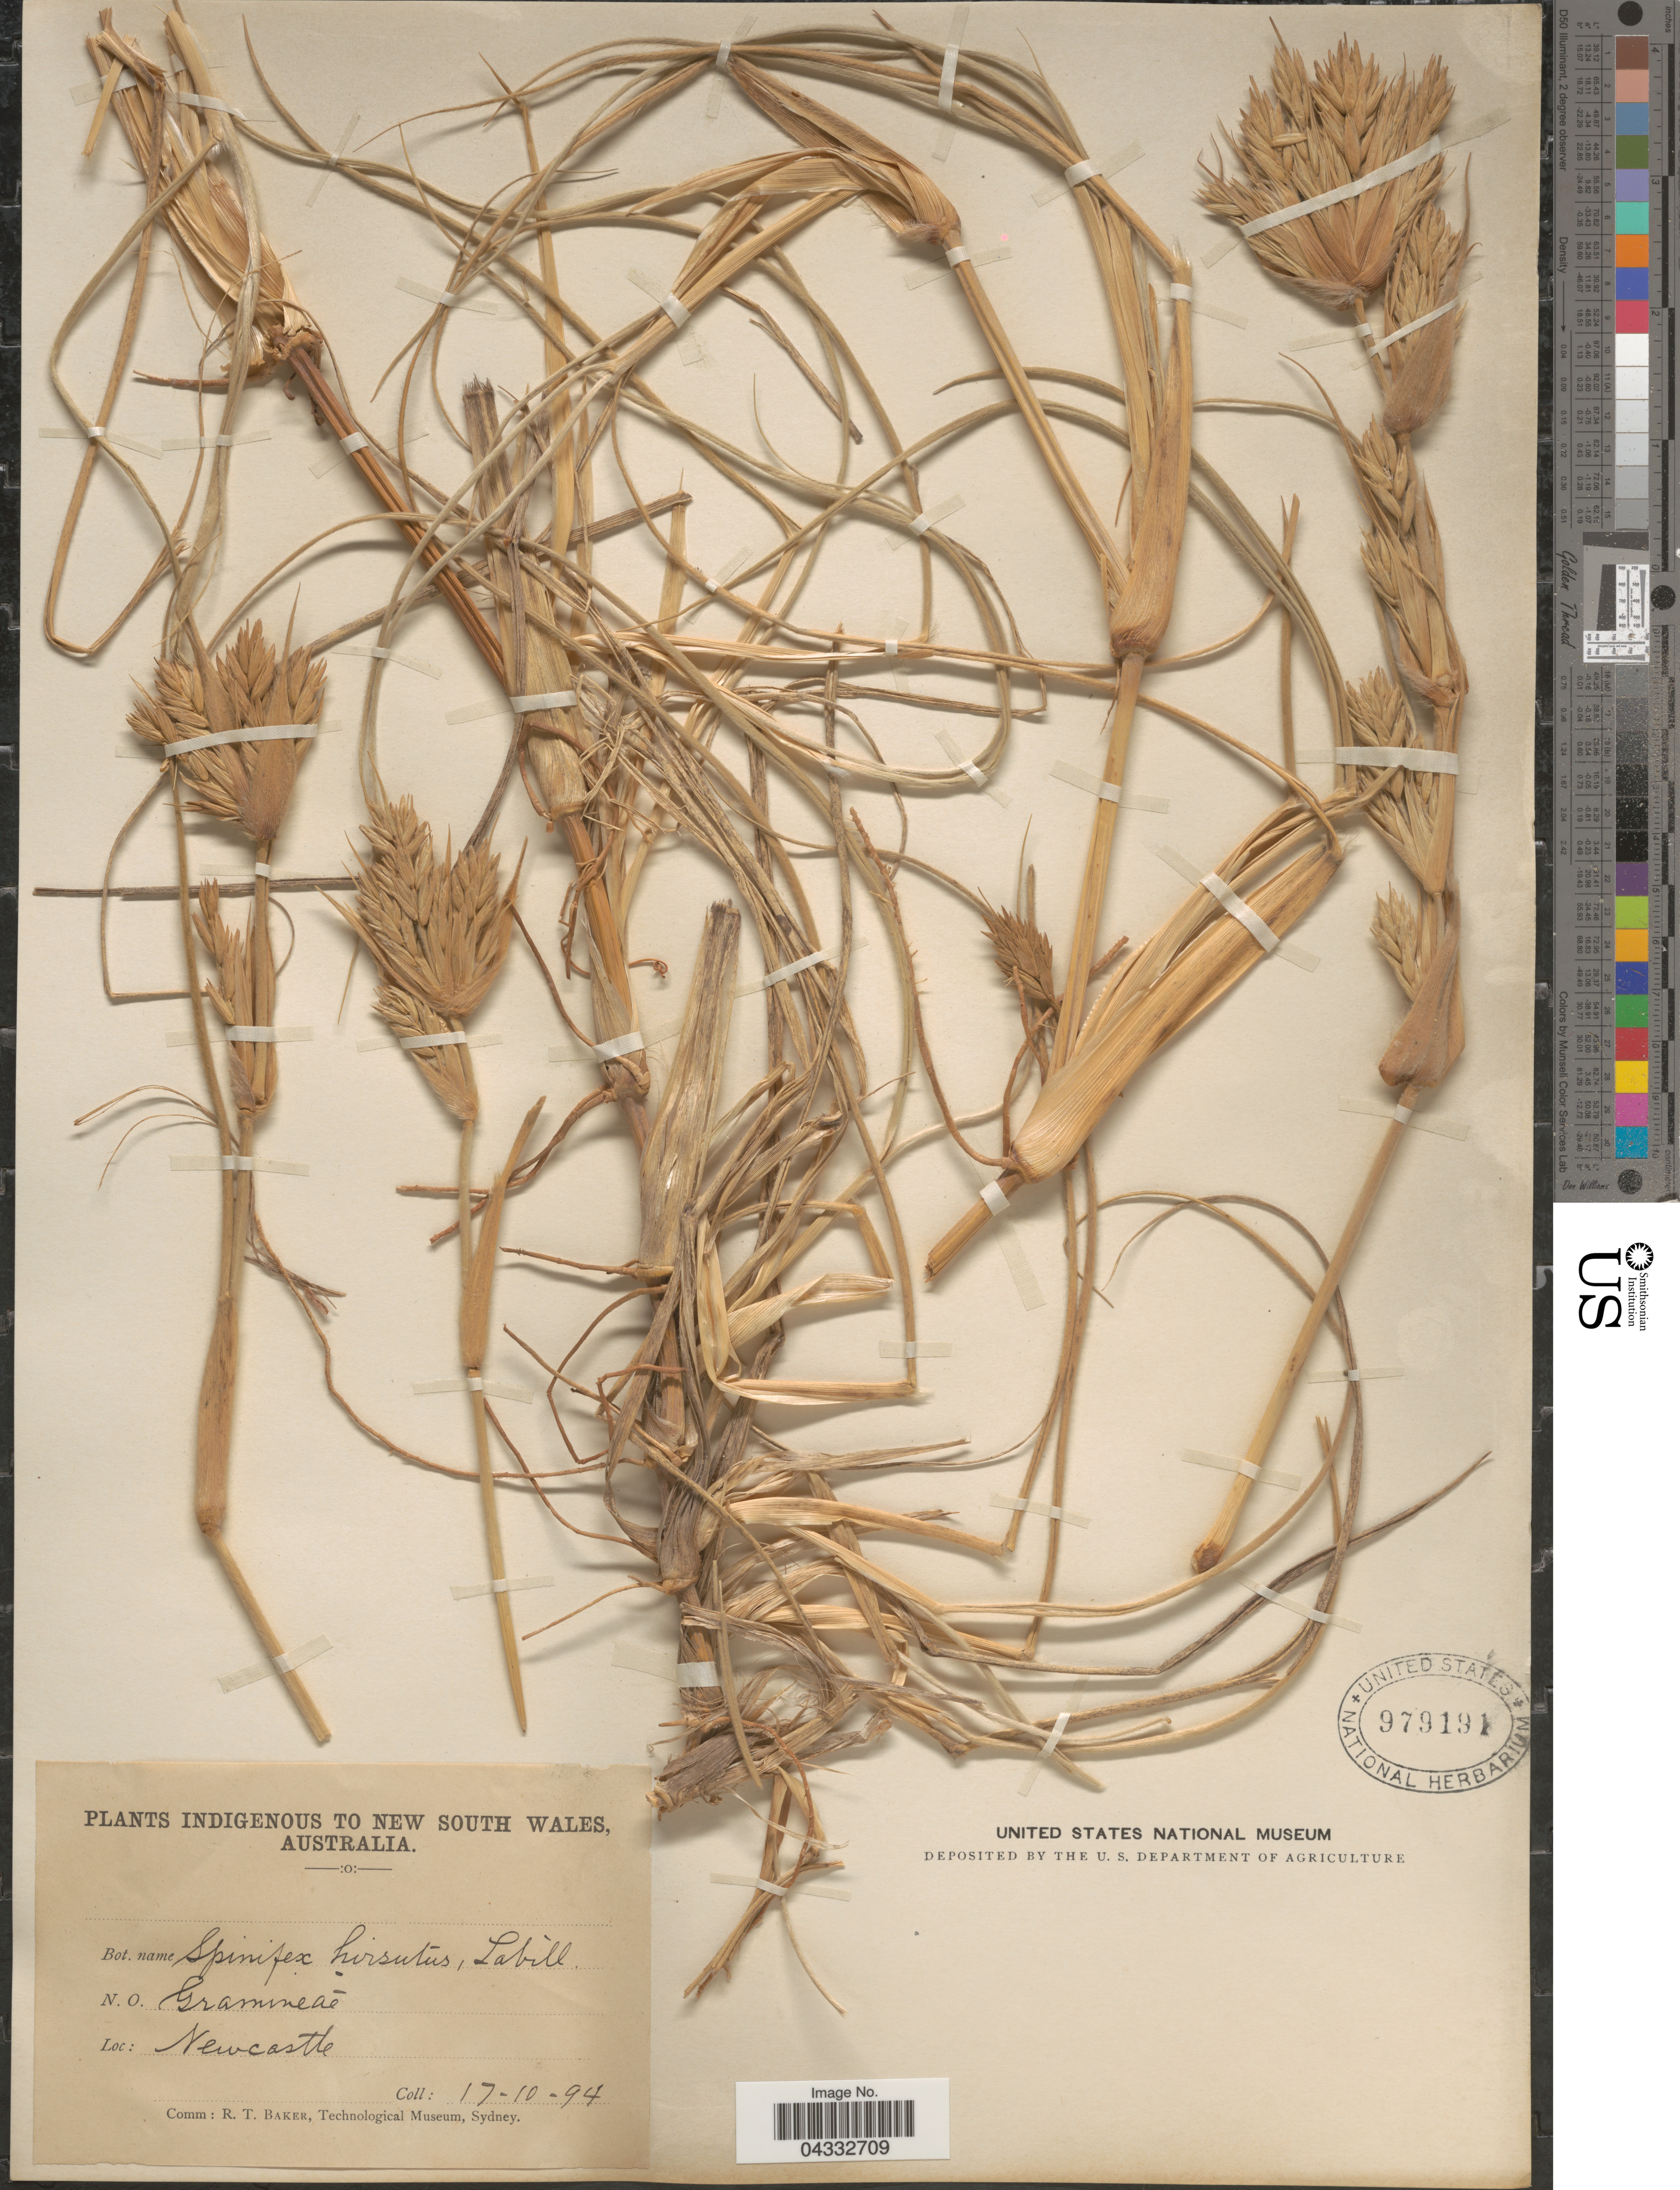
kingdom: Plantae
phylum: Tracheophyta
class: Liliopsida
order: Poales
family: Poaceae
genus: Spinifex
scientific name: Spinifex hirsutus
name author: Labill.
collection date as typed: Transcribed d/m/y: 17/10/94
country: Australia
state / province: New South Wales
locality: Newcastle.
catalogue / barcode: US 979191